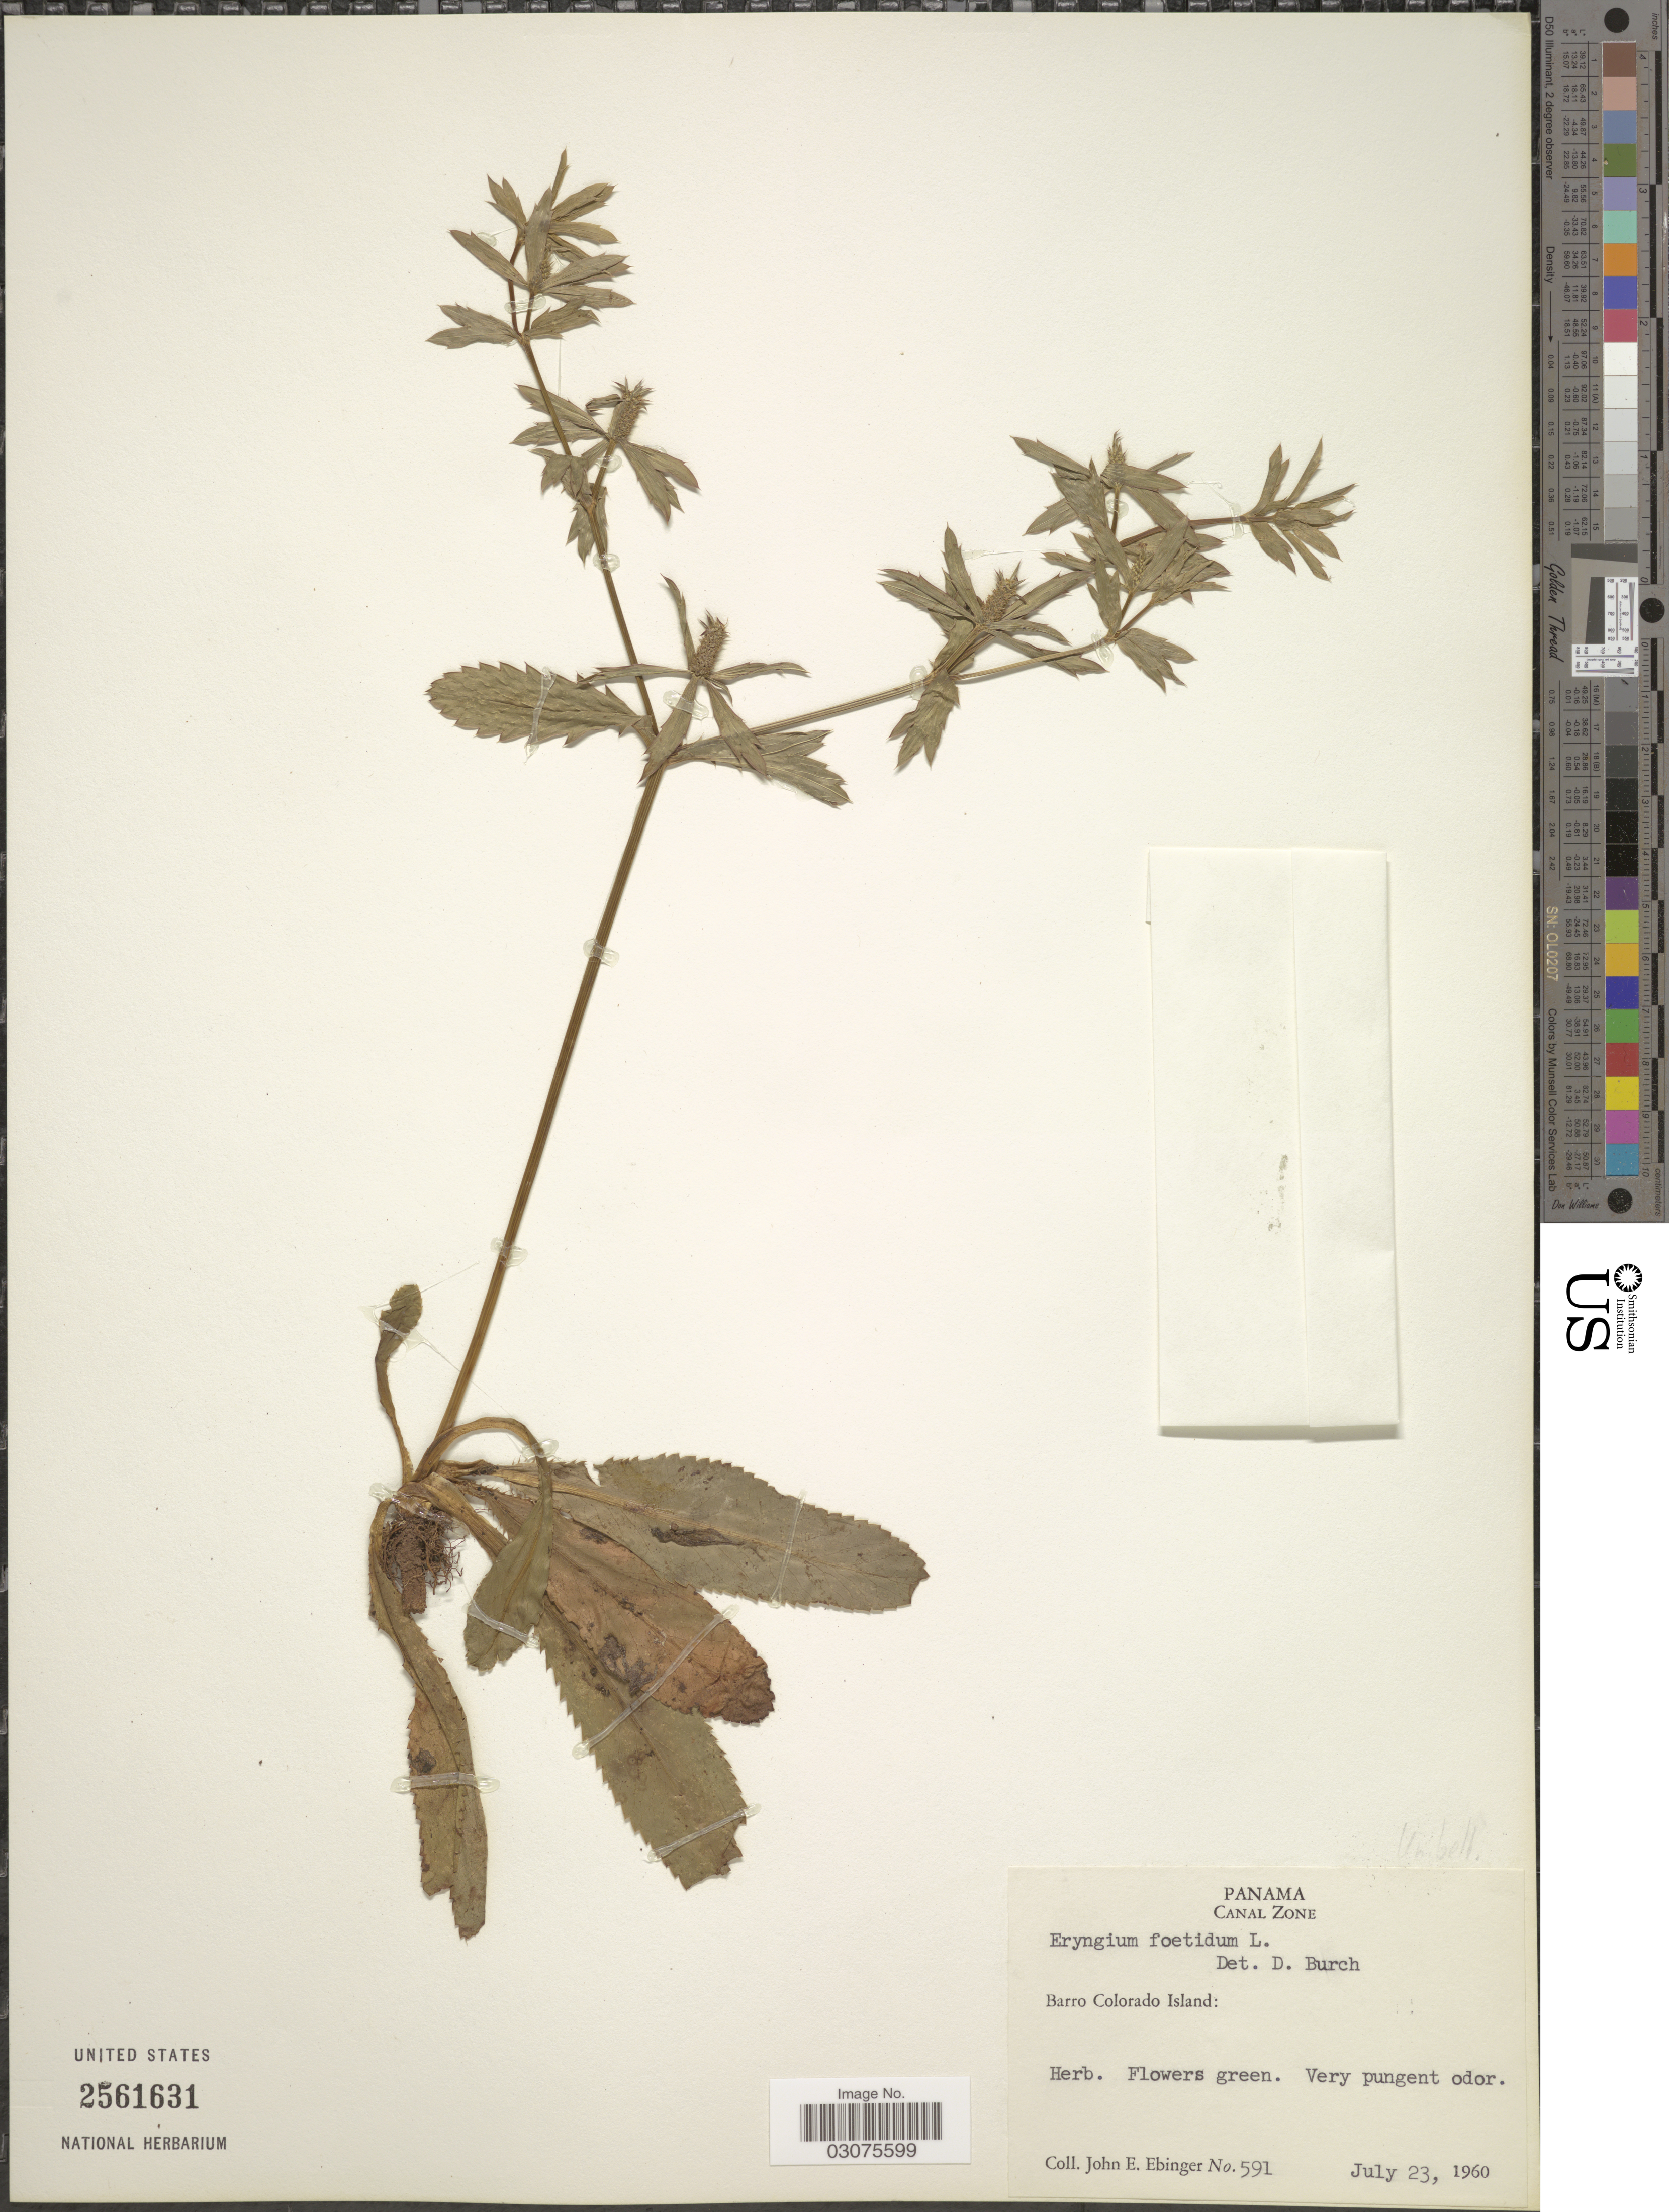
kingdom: Plantae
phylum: Tracheophyta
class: Magnoliopsida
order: Apiales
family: Apiaceae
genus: Eryngium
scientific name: Eryngium foetidum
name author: L.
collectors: J. Ebinger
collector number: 591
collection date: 1960-07-23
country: Panama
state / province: Panamá Oeste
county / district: Canal Zone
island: Barro Colorado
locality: Canal Zone. Barro Colorado Island.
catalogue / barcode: US 2561631